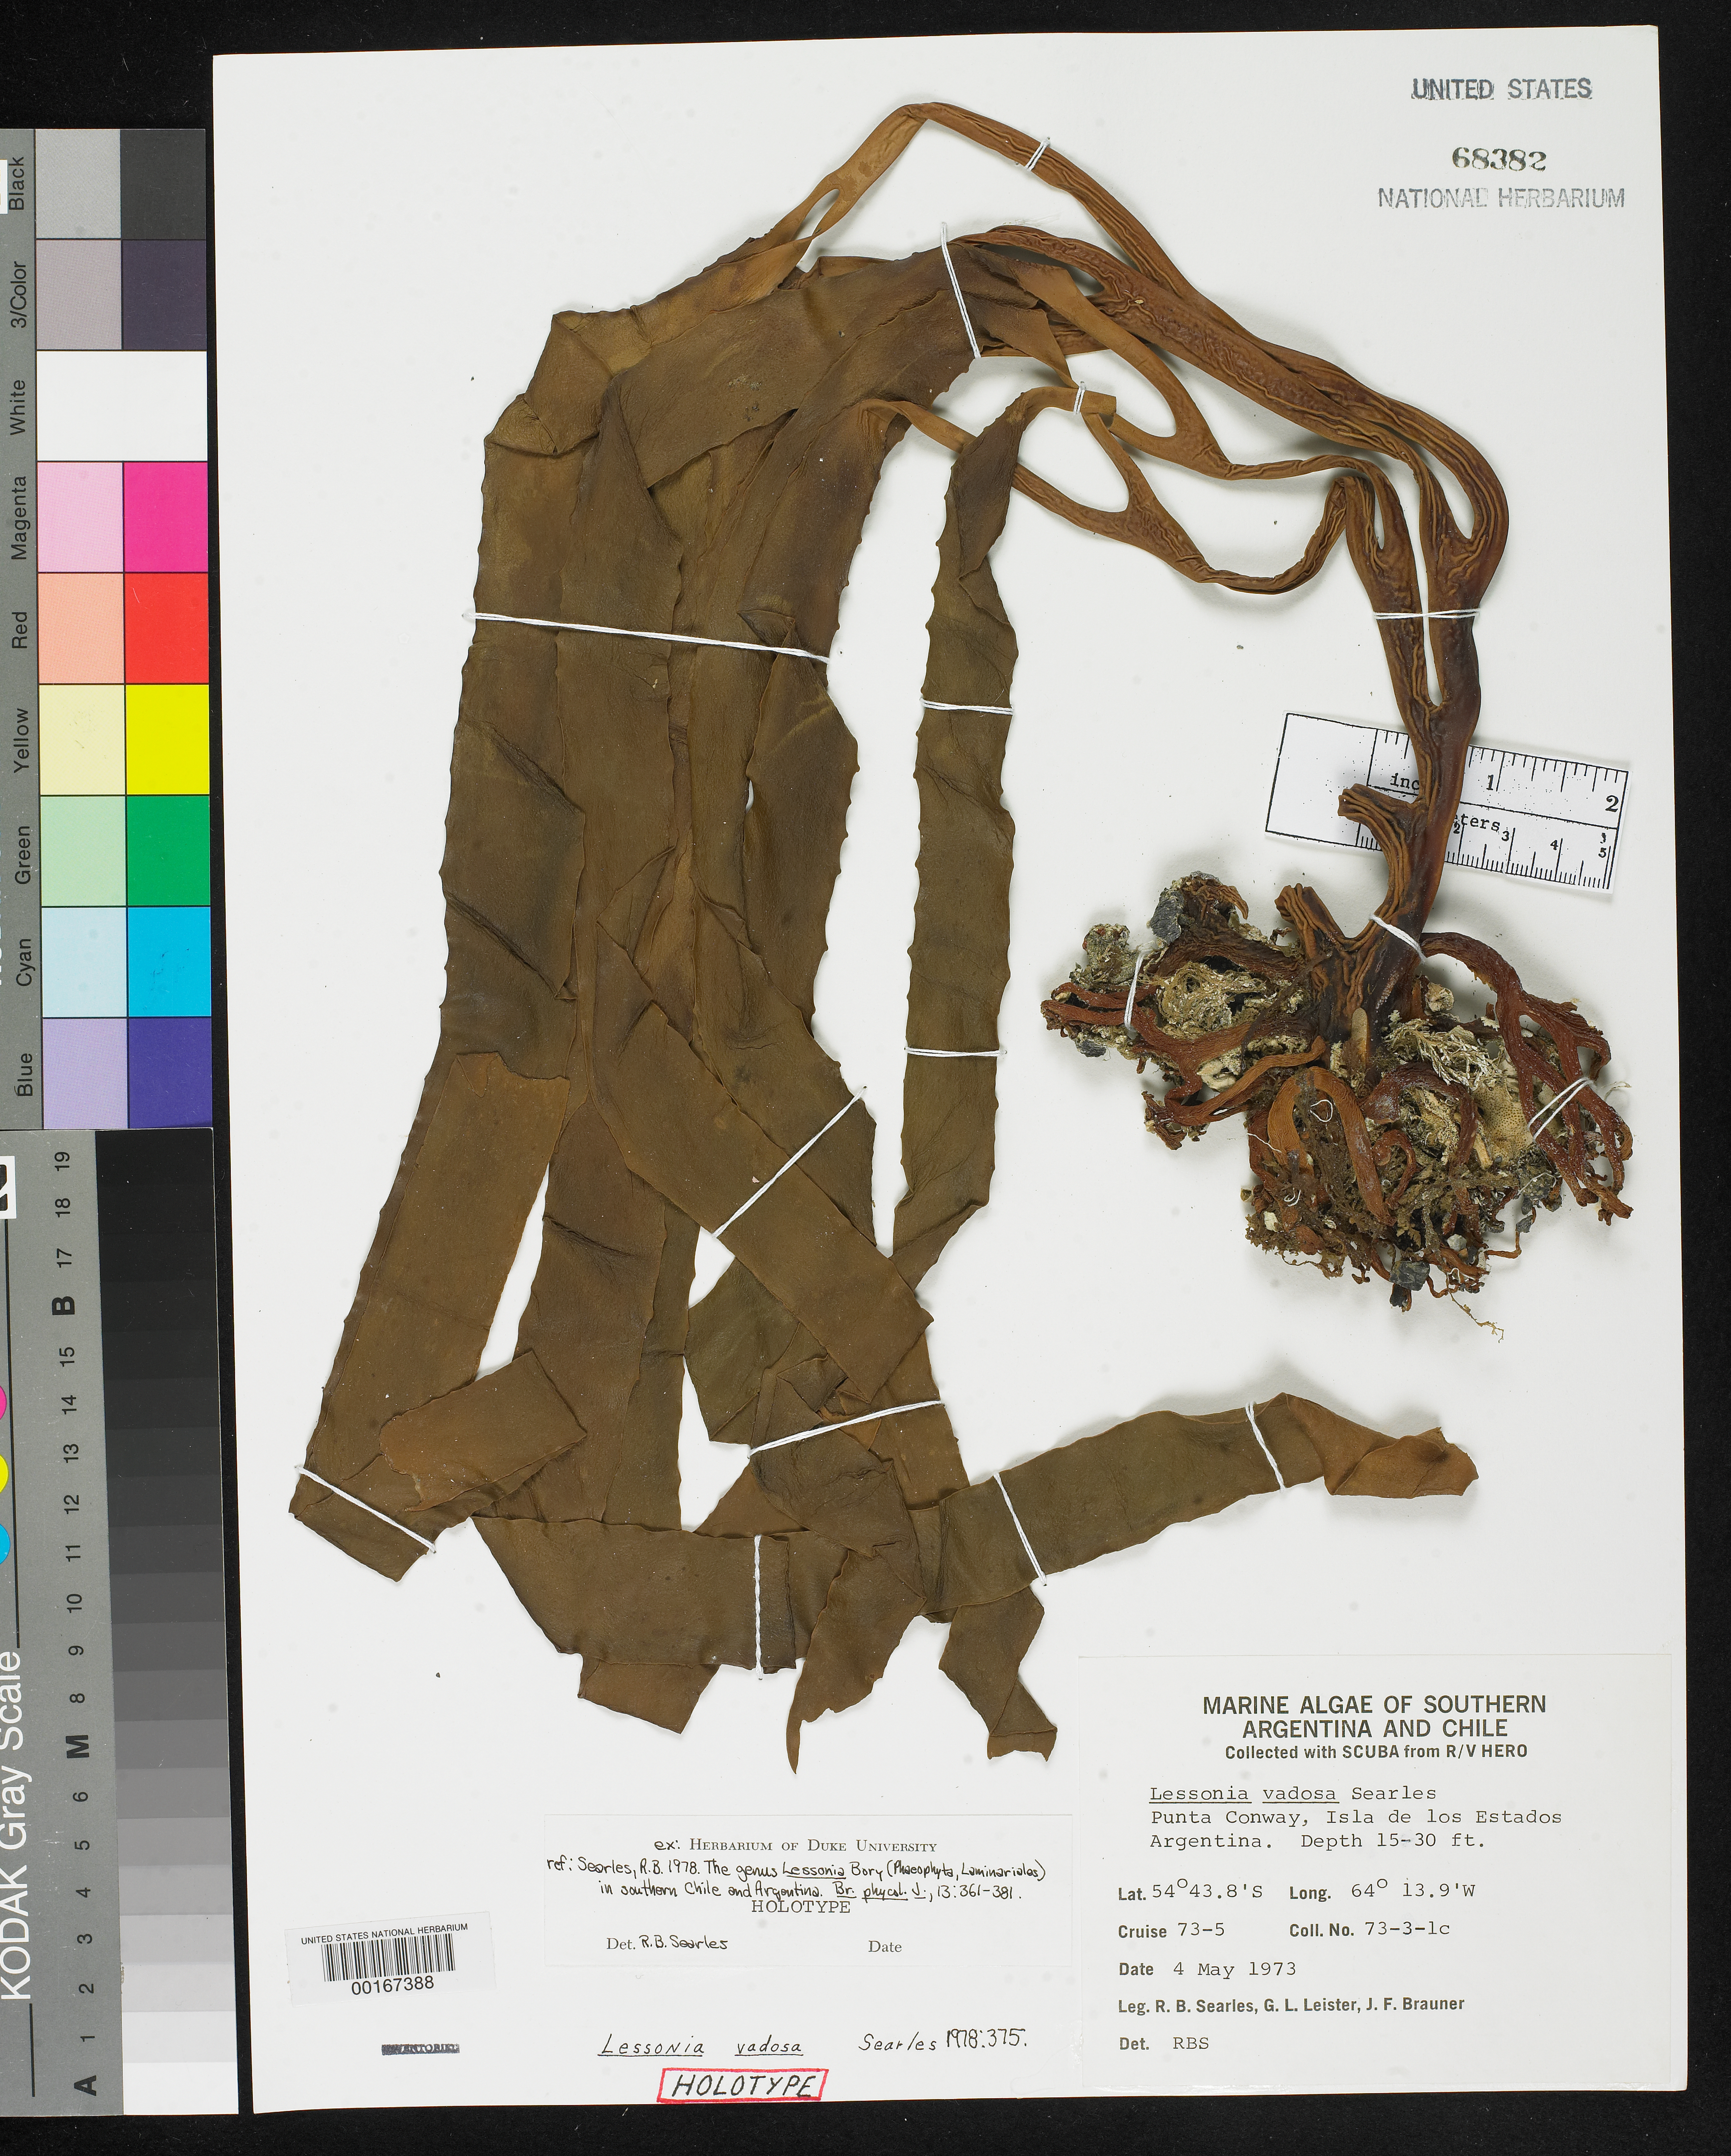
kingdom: Chromista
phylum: Ochrophyta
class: Phaeophyceae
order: Laminariales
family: Lessoniaceae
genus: Lessonia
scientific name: Lessonia vadosa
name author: Searles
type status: Holotype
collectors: R. Searles, G. Leister & J. F. Brauner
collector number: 73-3-1C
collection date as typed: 04 May 1973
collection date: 1973-05-04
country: Argentina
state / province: Tierra del Fuego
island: Isla de las Estados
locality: Punta Conway.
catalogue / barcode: US 68382